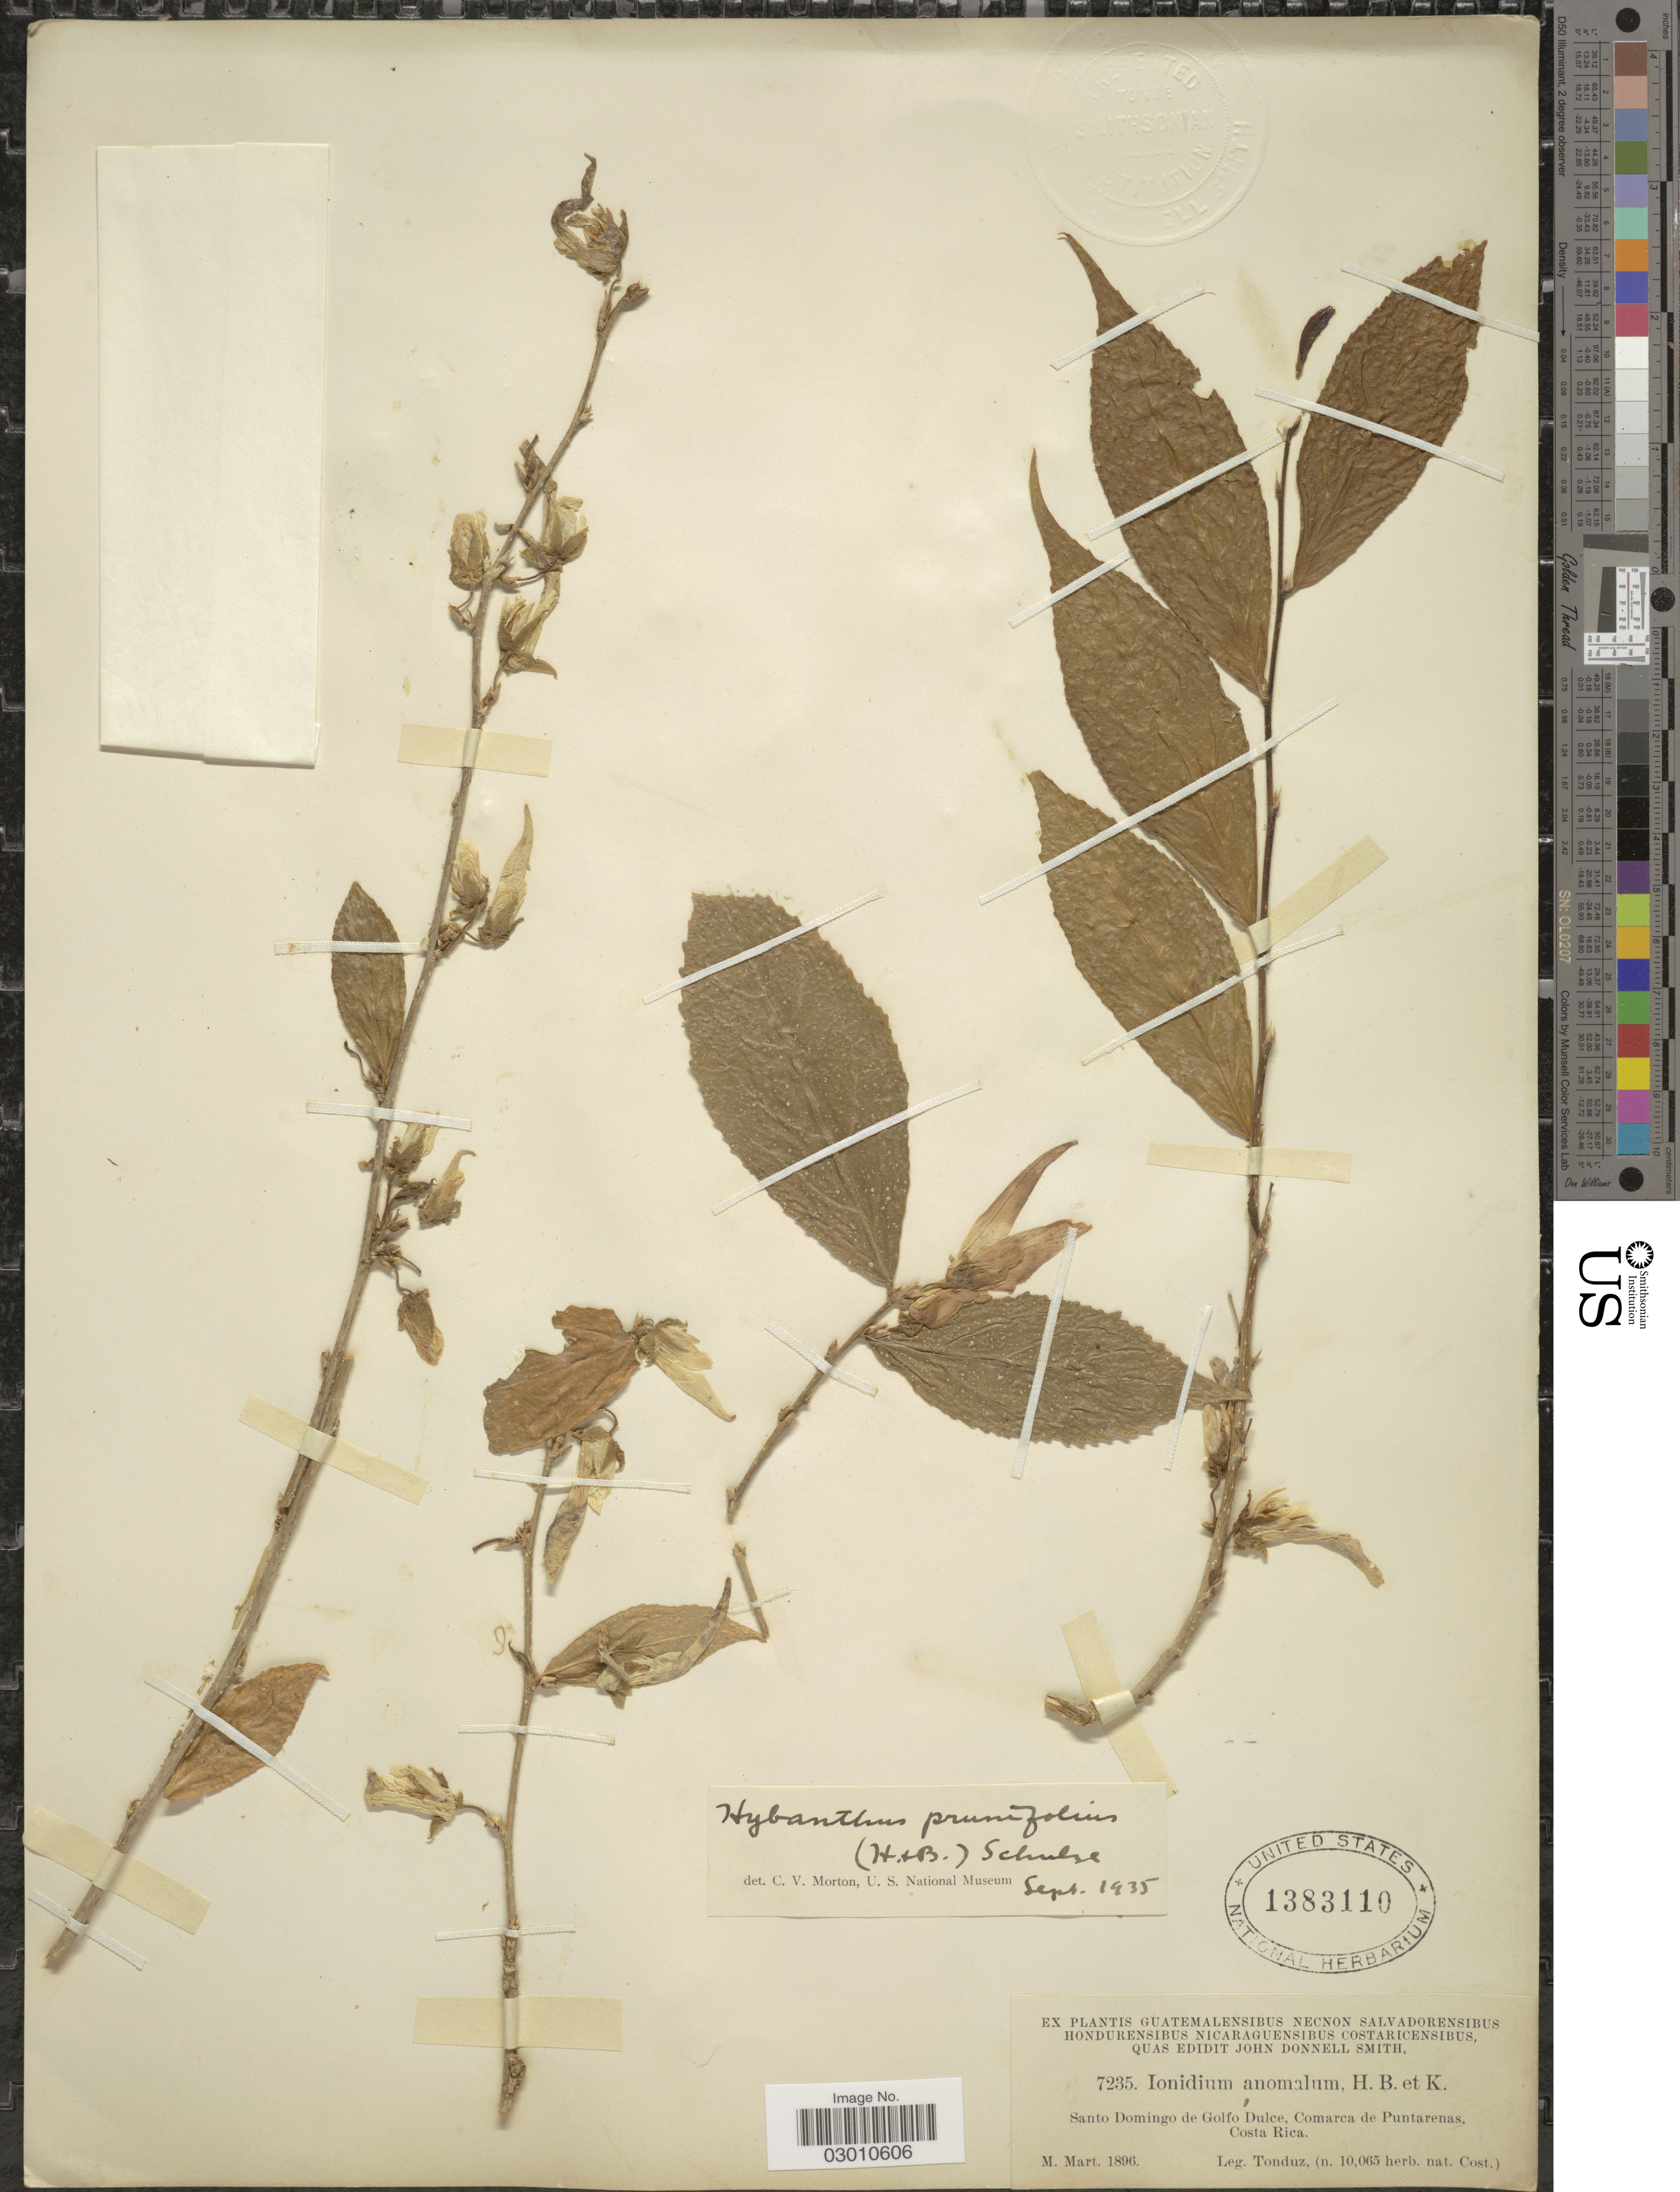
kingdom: Plantae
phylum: Tracheophyta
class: Magnoliopsida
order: Malpighiales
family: Violaceae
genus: Pombalia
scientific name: Pombalia prunifolia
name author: (Humb. & Bonpl. ex Willd.) Paula-Souza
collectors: Tonduz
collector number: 7235/10065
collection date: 1896-03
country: Costa Rica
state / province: Puntarenas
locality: Santo Domingo de Golfo Dulce, Comarca de Puntarenas.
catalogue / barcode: US 1383110